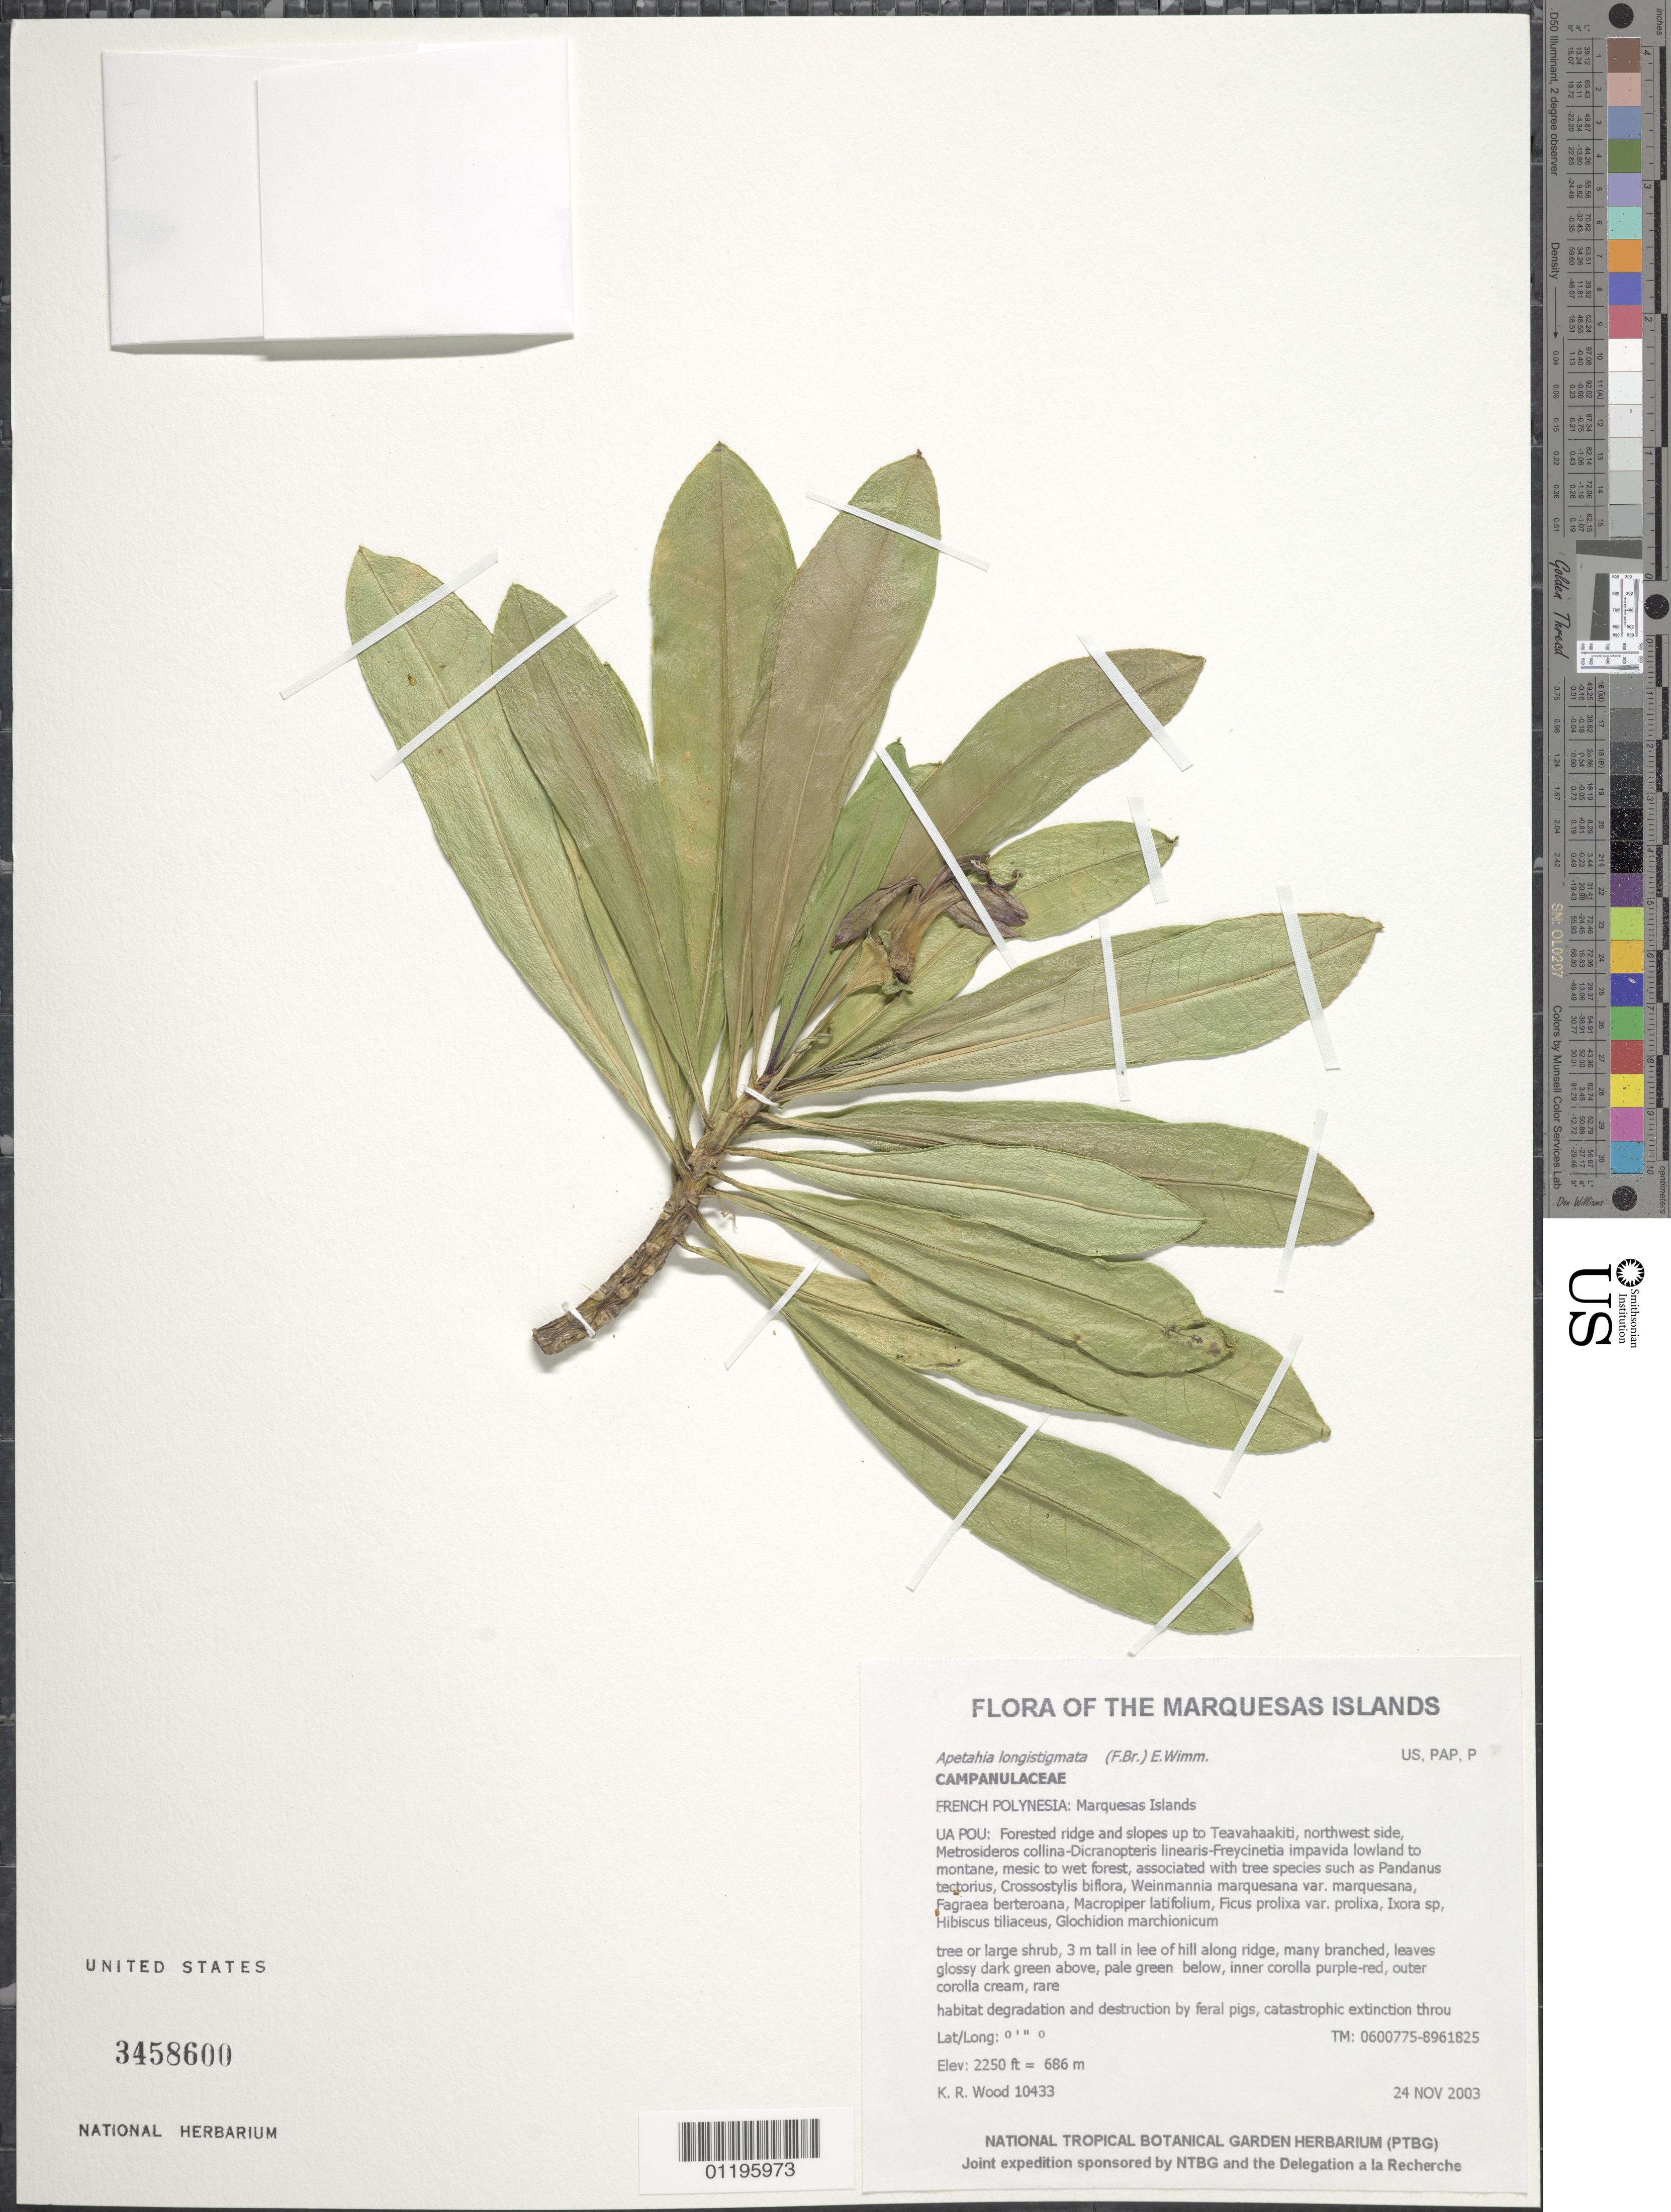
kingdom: Plantae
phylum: Tracheophyta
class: Magnoliopsida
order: Asterales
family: Campanulaceae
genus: Apetahia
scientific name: Apetahia longistigmata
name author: (F. Br.) E. Wimm.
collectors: K. R. Wood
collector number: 10433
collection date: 2003-11-24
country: French Polynesia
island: Ua Pou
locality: Forested ridge and slopes up to Teavahaakiti, northwest side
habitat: Metrosideros collina-Dicranopteris linearis-Freycinetia impavida lowland to montane, mesic to wet forest; upper slope, N aspect, steep slope, scattered, mesic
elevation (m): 686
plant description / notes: Feral pigs, catastrophic extinction through environmental events, predation by rats [Rattus exulans] that eat seeds, competition with non-native plant taxa such as Ageratum conyzoides, Emilia sonchifolia var. javanicus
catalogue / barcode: US 3458600